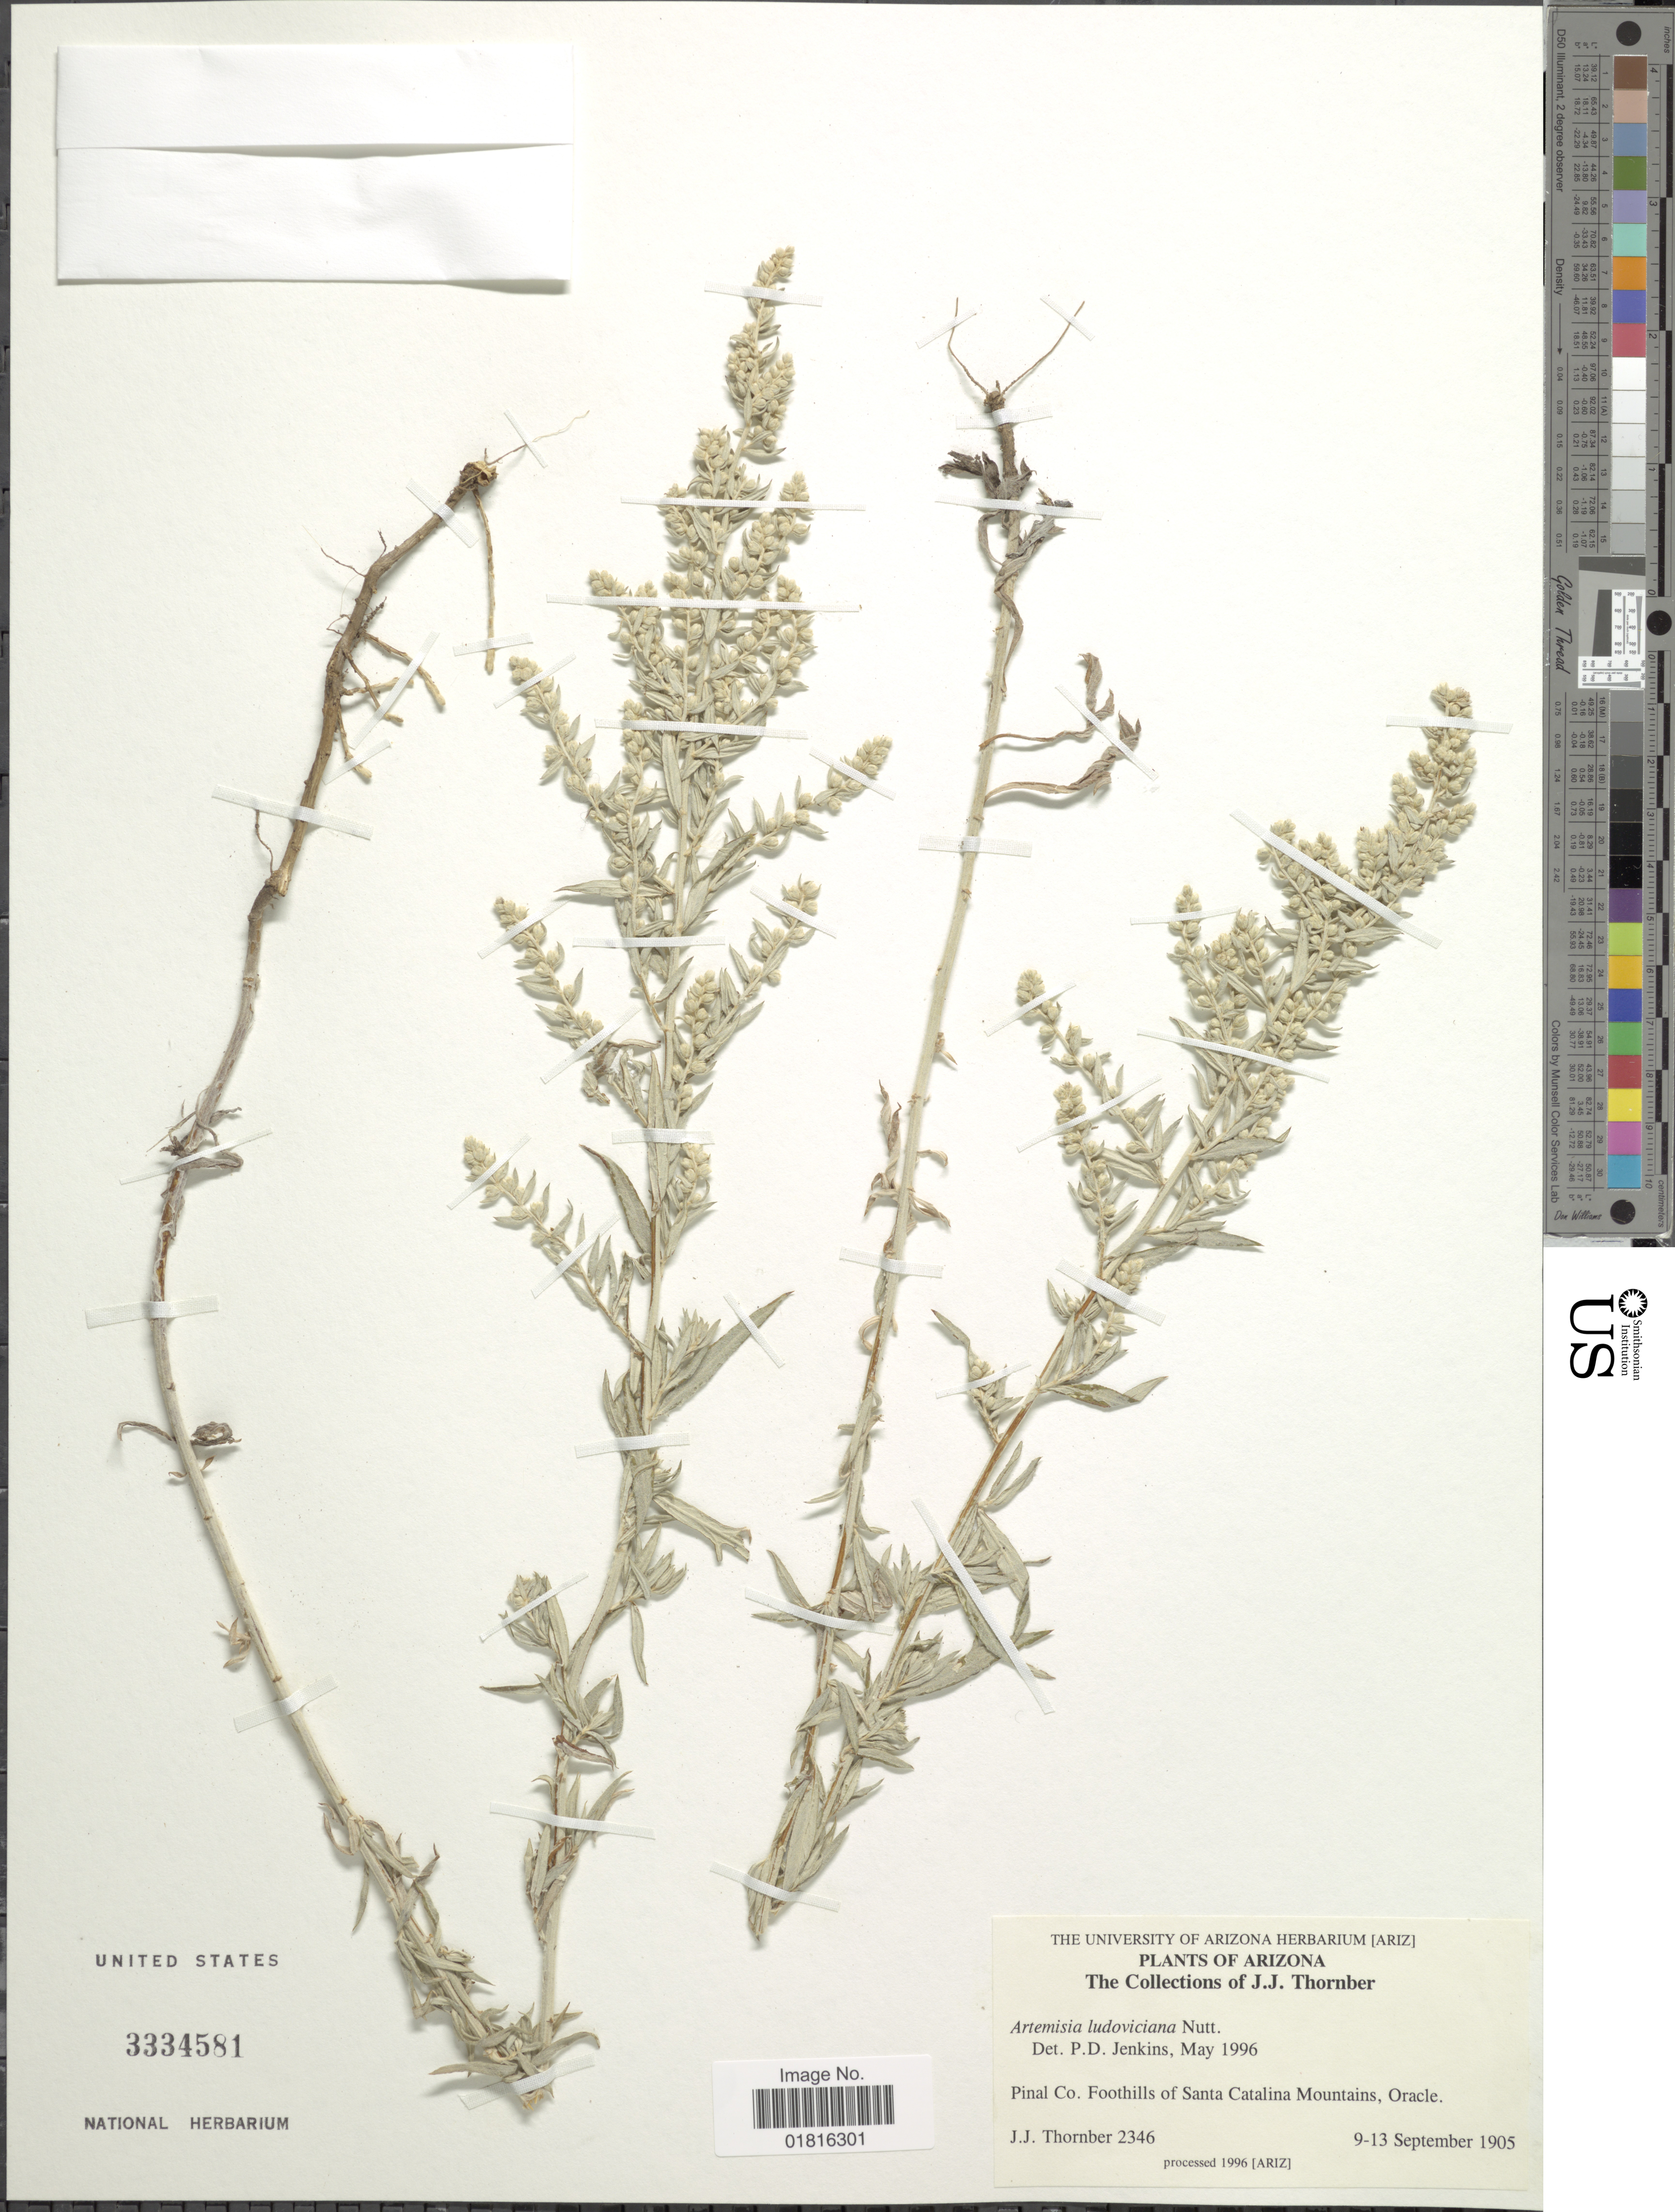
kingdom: Plantae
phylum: Tracheophyta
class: Magnoliopsida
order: Asterales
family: Asteraceae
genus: Artemisia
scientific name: Artemisia ludoviciana subsp. ludoviciana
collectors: J. Thornber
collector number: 2346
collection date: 1905-09-09/1905-09-13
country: United States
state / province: Arizona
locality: Pinal Co. Foothills of Santa Catalina Mountains, Oracle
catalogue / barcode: US 3334581